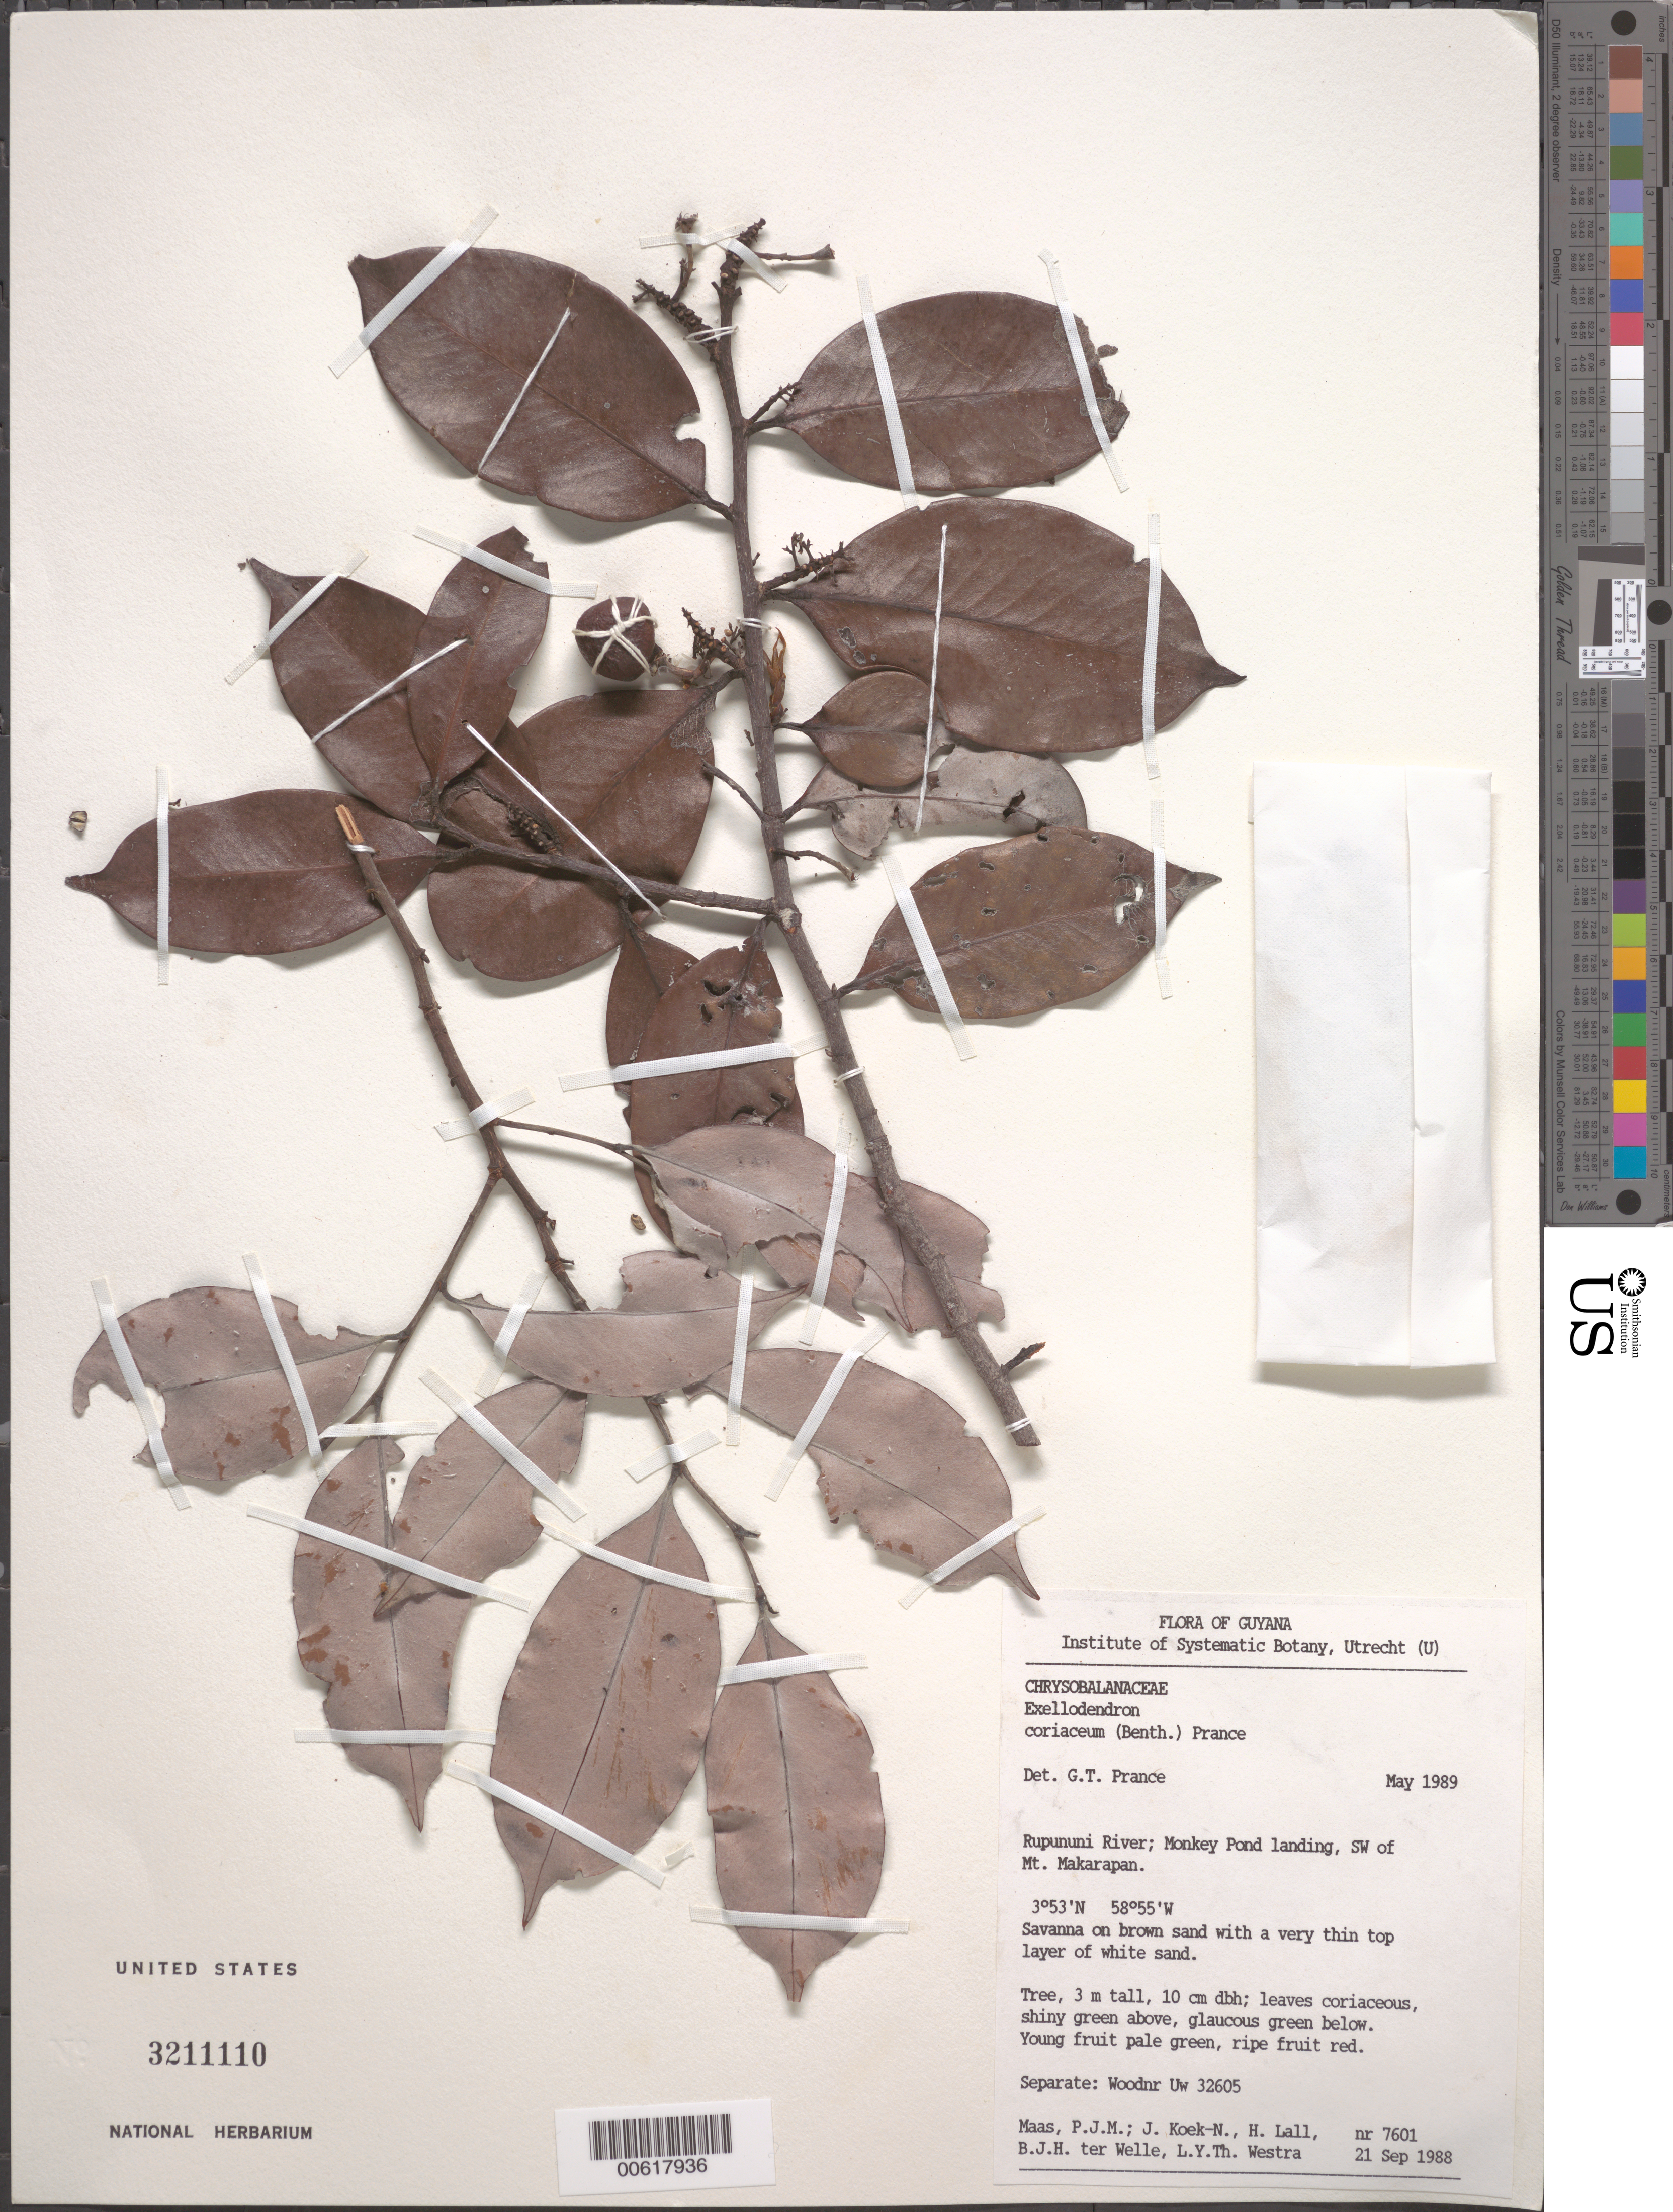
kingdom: Plantae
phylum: Tracheophyta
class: Magnoliopsida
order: Malpighiales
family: Chrysobalanaceae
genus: Exellodendron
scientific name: Exellodendron coriaceum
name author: (Benth.) Prance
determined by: Prance, G. T.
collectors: P. Maas, J. Koek-Noorman, H. Lall, B. Welle & L. Y. T. Westra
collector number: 7601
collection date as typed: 21-Sep-88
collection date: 1988-09-21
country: Guyana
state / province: U. Takutu-U. Essequibo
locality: Monkey Pond landing, SW of Mt. Makarapan; Rupununi River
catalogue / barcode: US 3211110